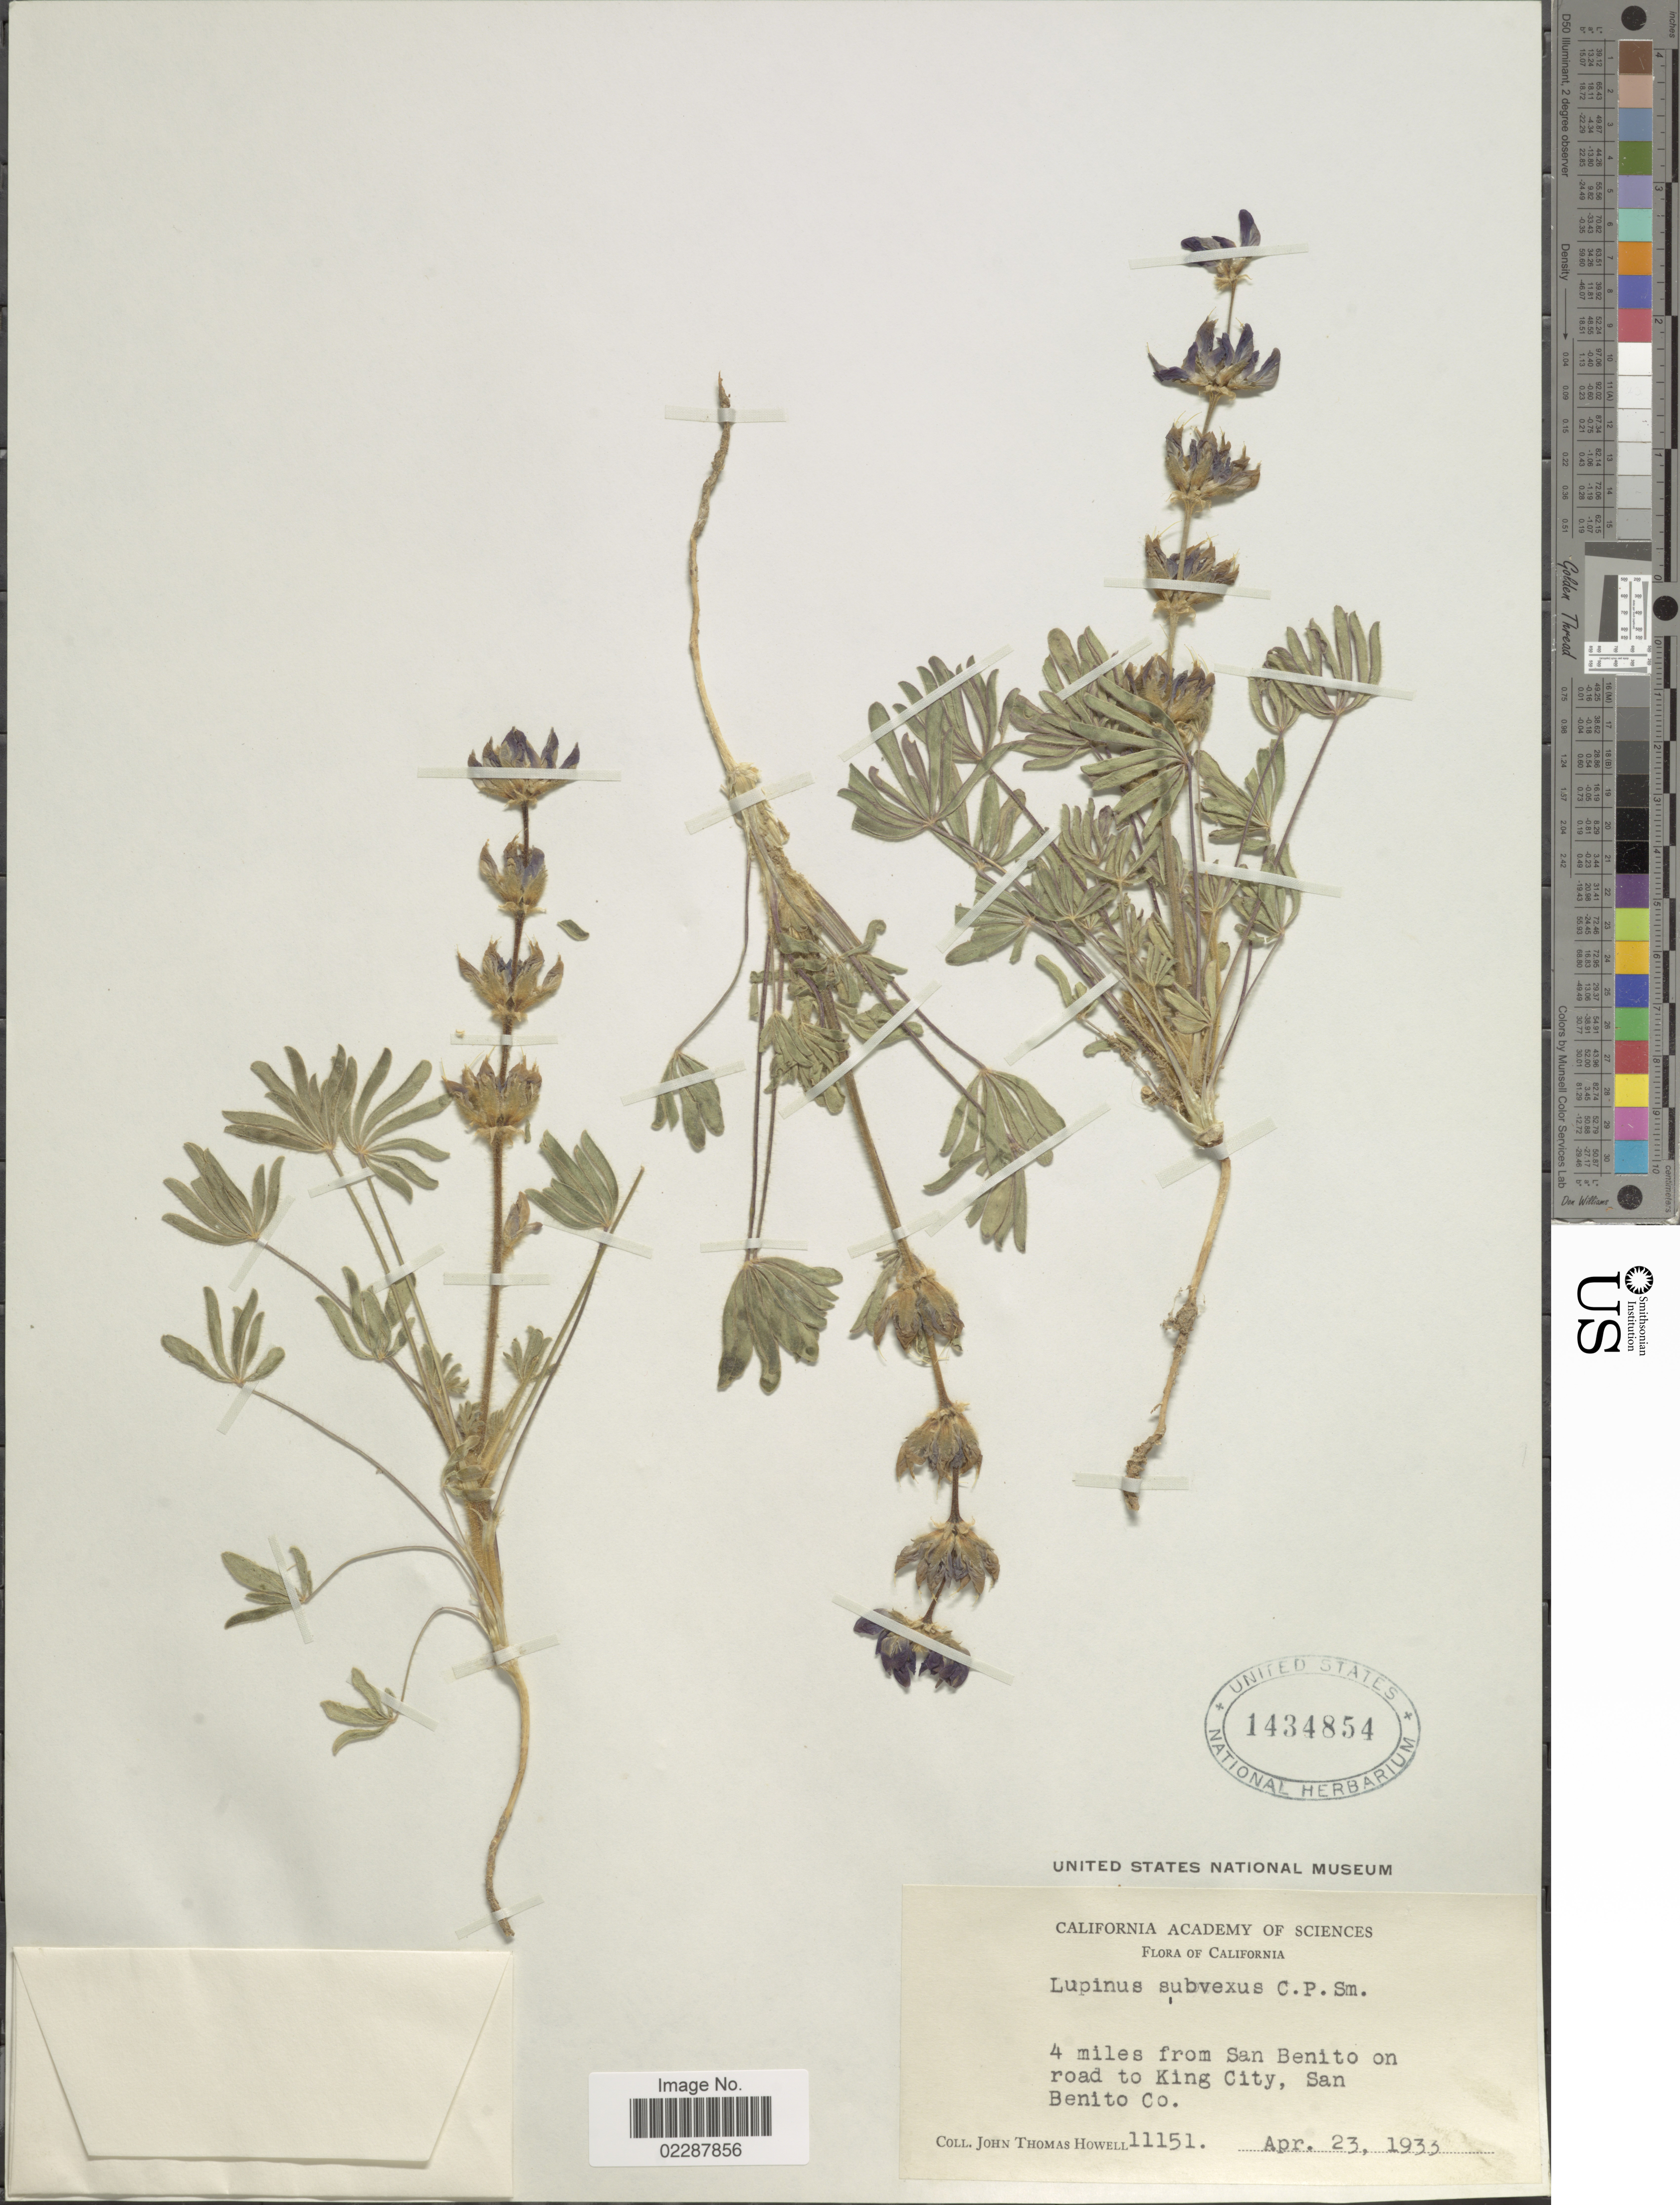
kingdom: Plantae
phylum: Tracheophyta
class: Magnoliopsida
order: Fabales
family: Fabaceae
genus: Lupinus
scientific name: Lupinus subvexus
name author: C.P. Sm.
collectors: J. T. Howell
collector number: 11151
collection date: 1933-04-23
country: United States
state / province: California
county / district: San Benito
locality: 4 miles from San Benito on road to King City, San Benito Co.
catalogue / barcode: US 1434854